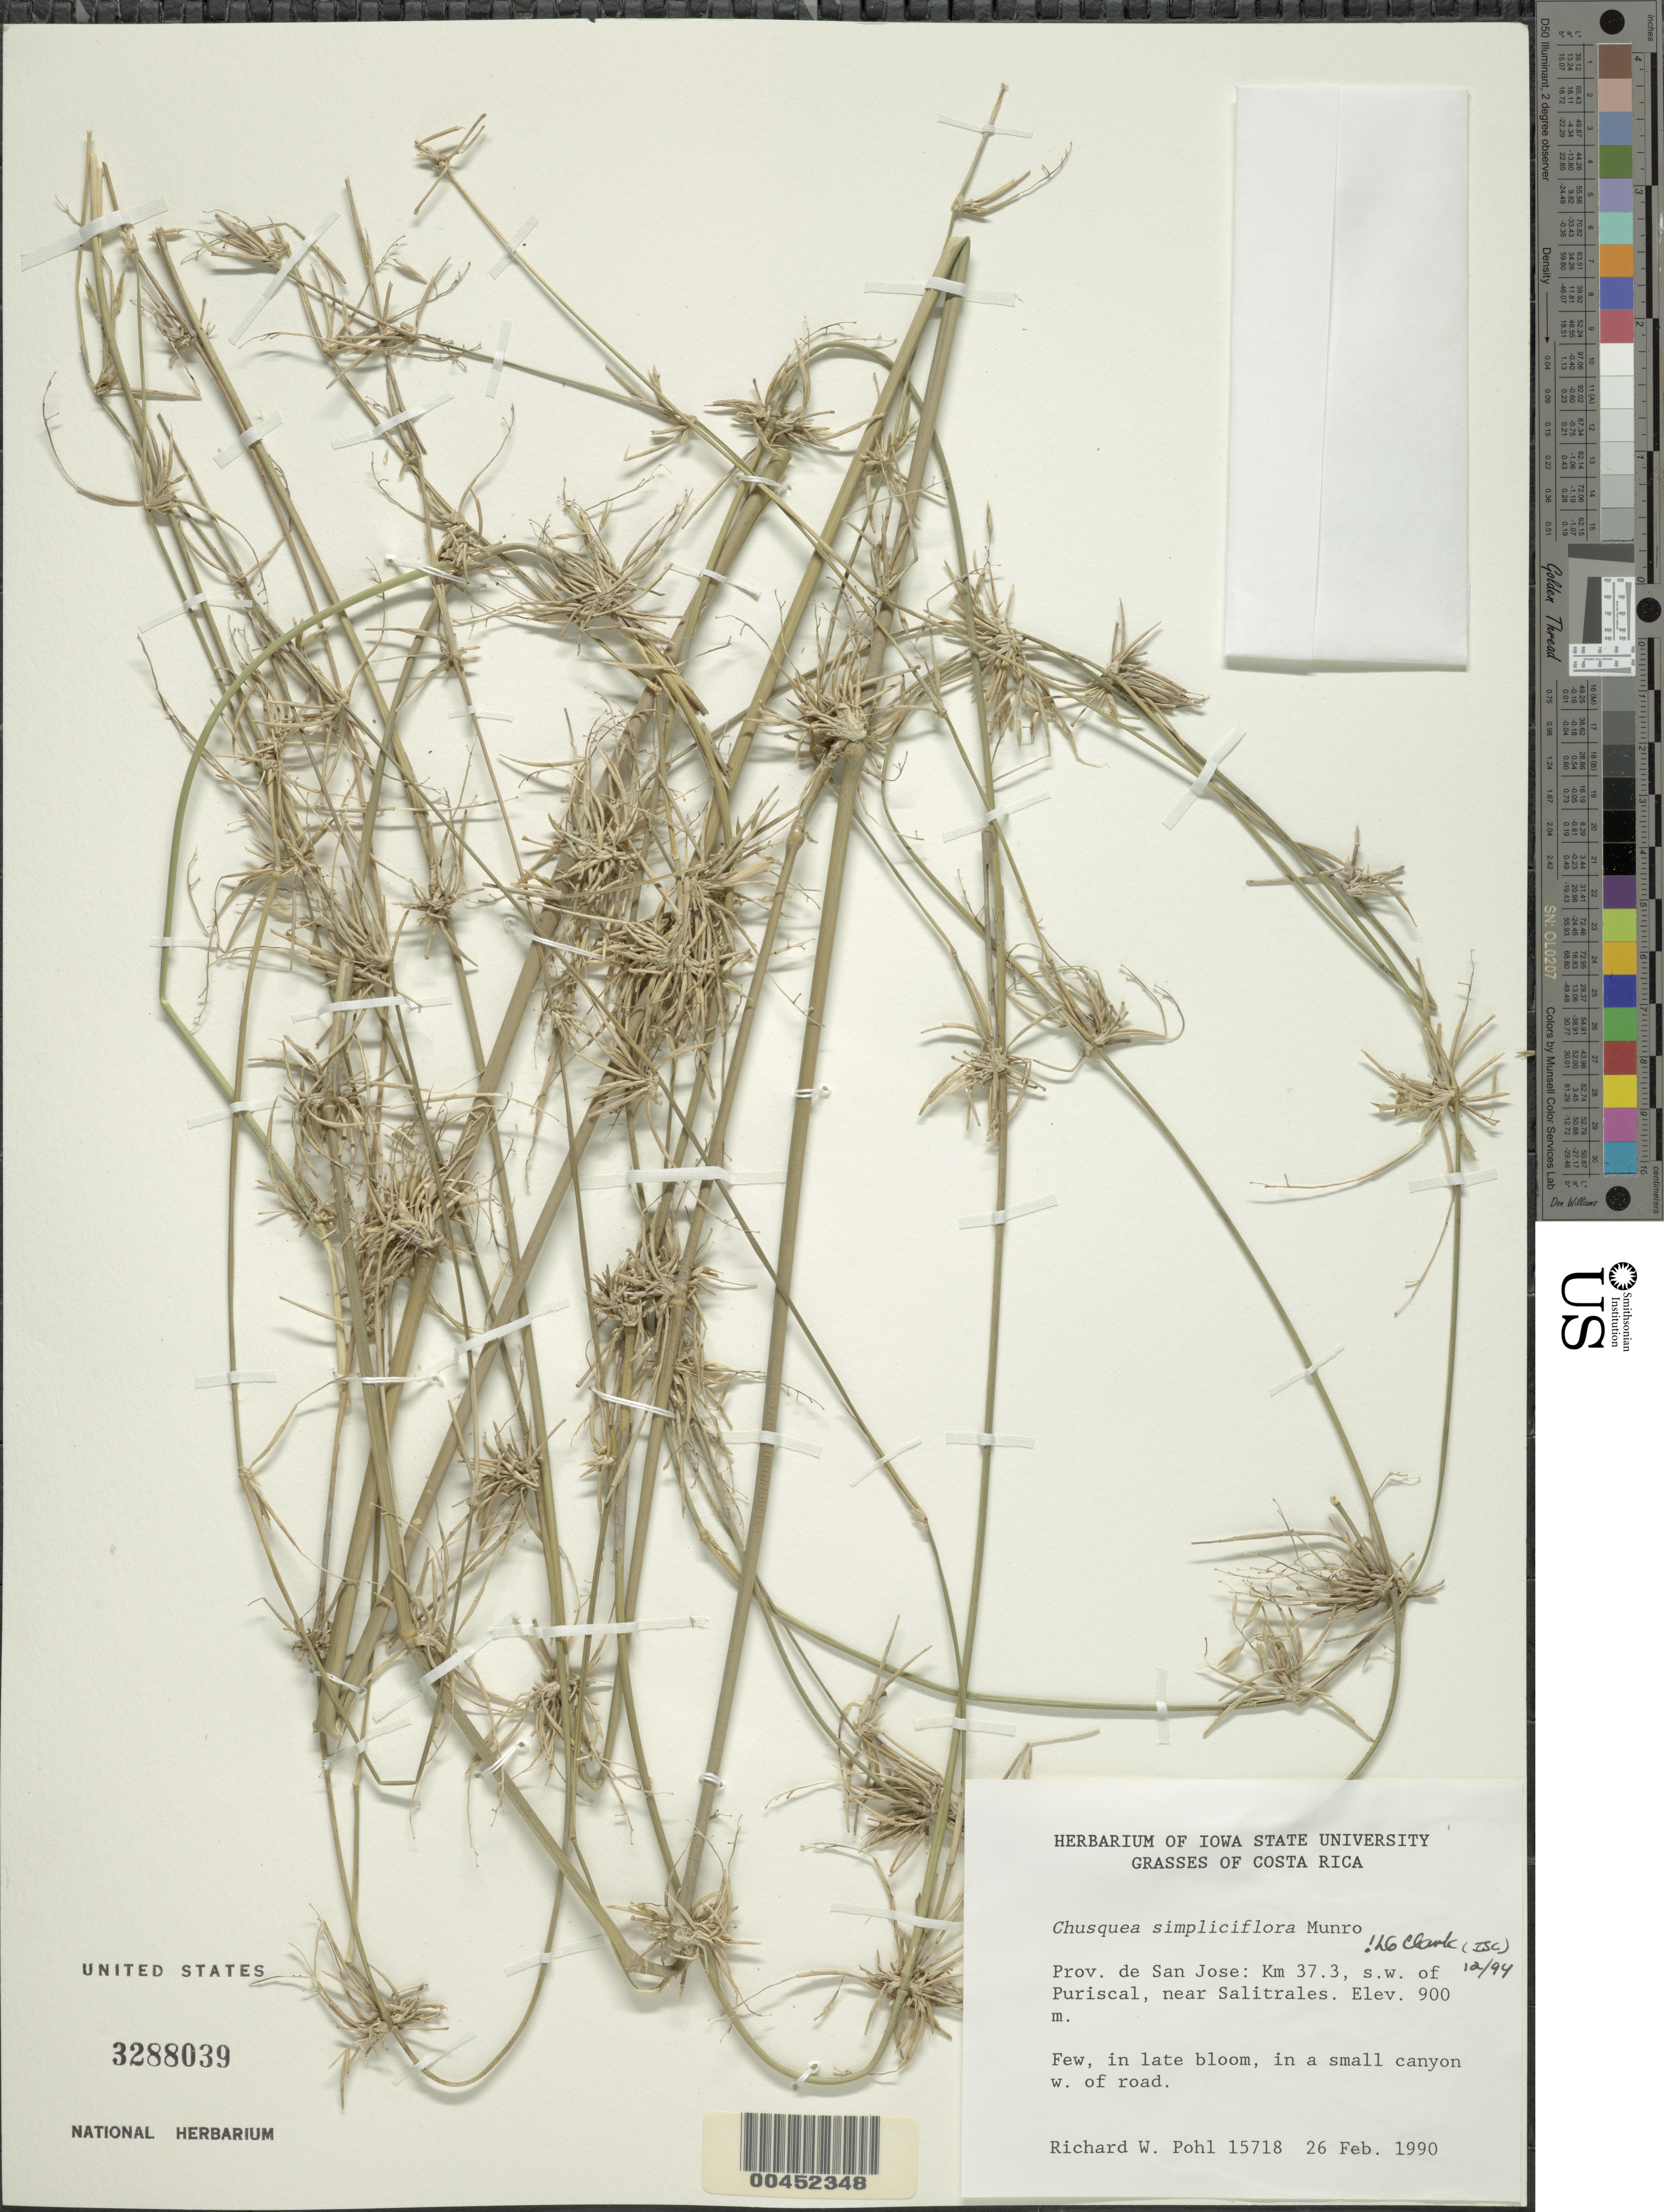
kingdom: Plantae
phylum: Tracheophyta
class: Liliopsida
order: Poales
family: Poaceae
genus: Chusquea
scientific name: Chusquea simpliciflora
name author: Munro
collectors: R. W. Pohl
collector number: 15718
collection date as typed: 26 Feb 1990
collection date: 1990-02-26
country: Costa Rica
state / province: San José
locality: Km 37.3, sw of puriscal, near salitrales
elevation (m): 90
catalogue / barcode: US 3288039